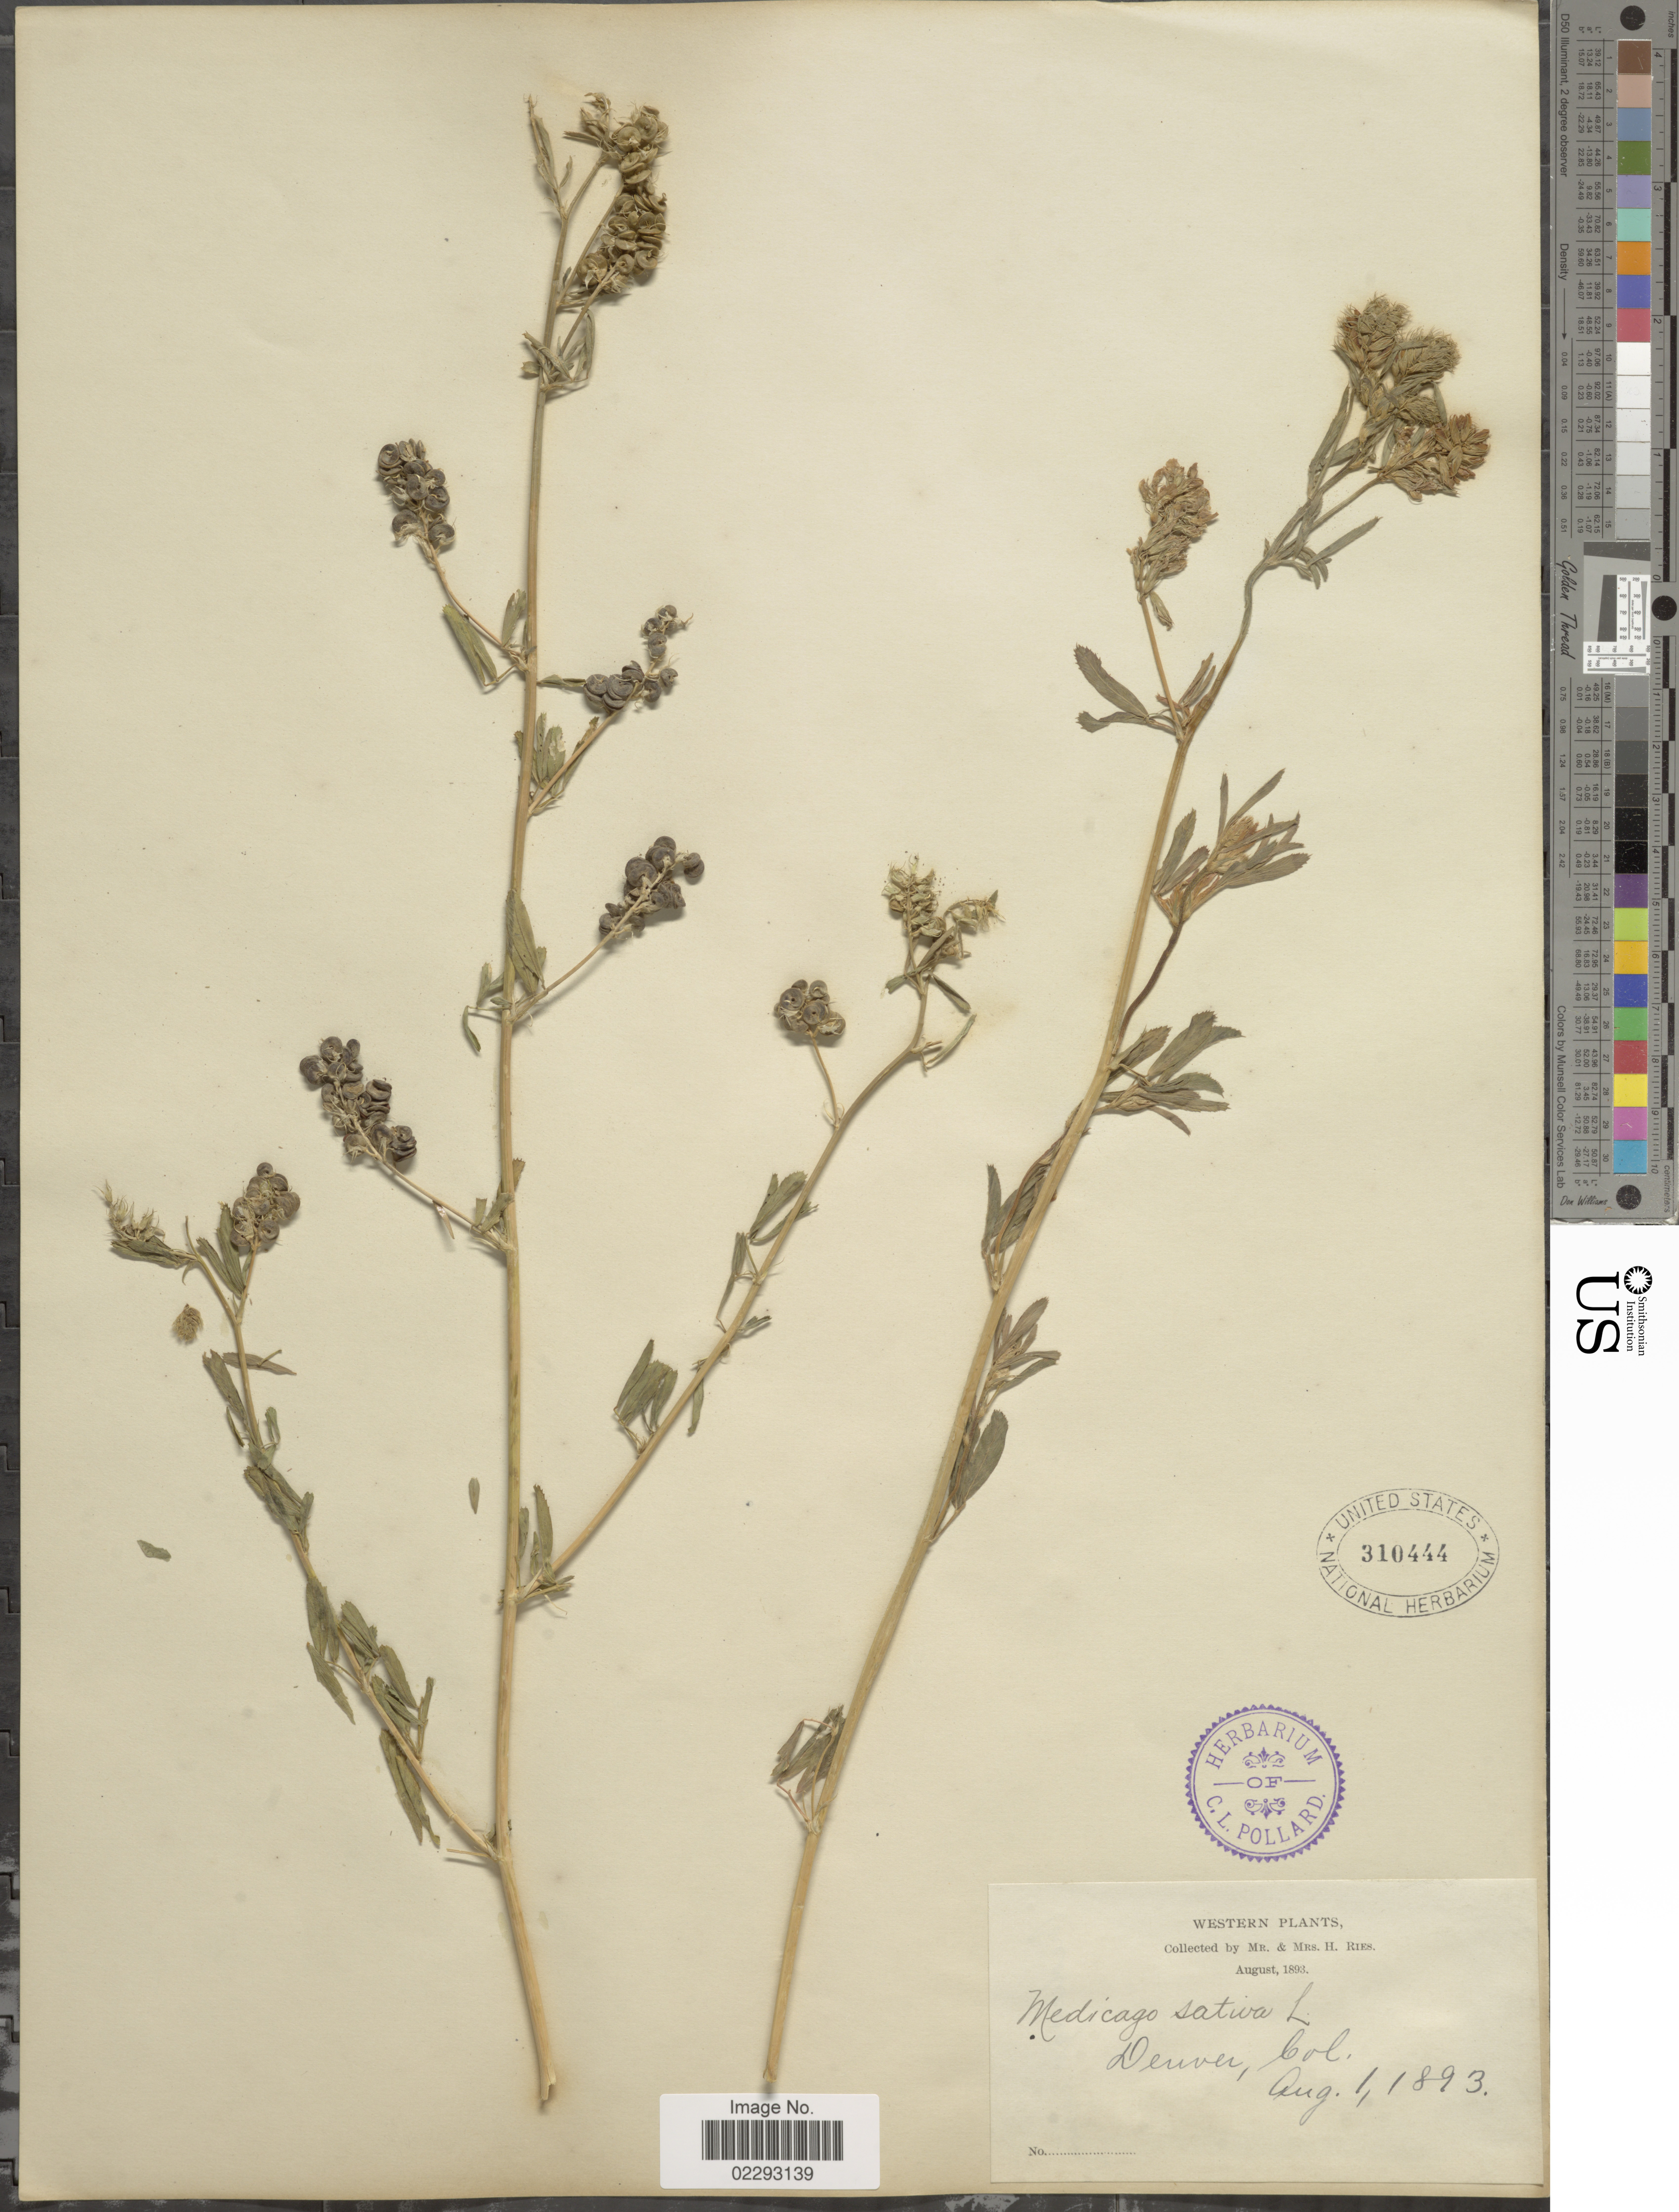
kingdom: Plantae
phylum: Tracheophyta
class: Magnoliopsida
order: Fabales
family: Fabaceae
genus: Medicago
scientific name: Medicago sativa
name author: L.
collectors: H. Ries & H. Ries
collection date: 1893-08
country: United States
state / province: California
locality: Western Plants, Denver, Cal.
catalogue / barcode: US 310444